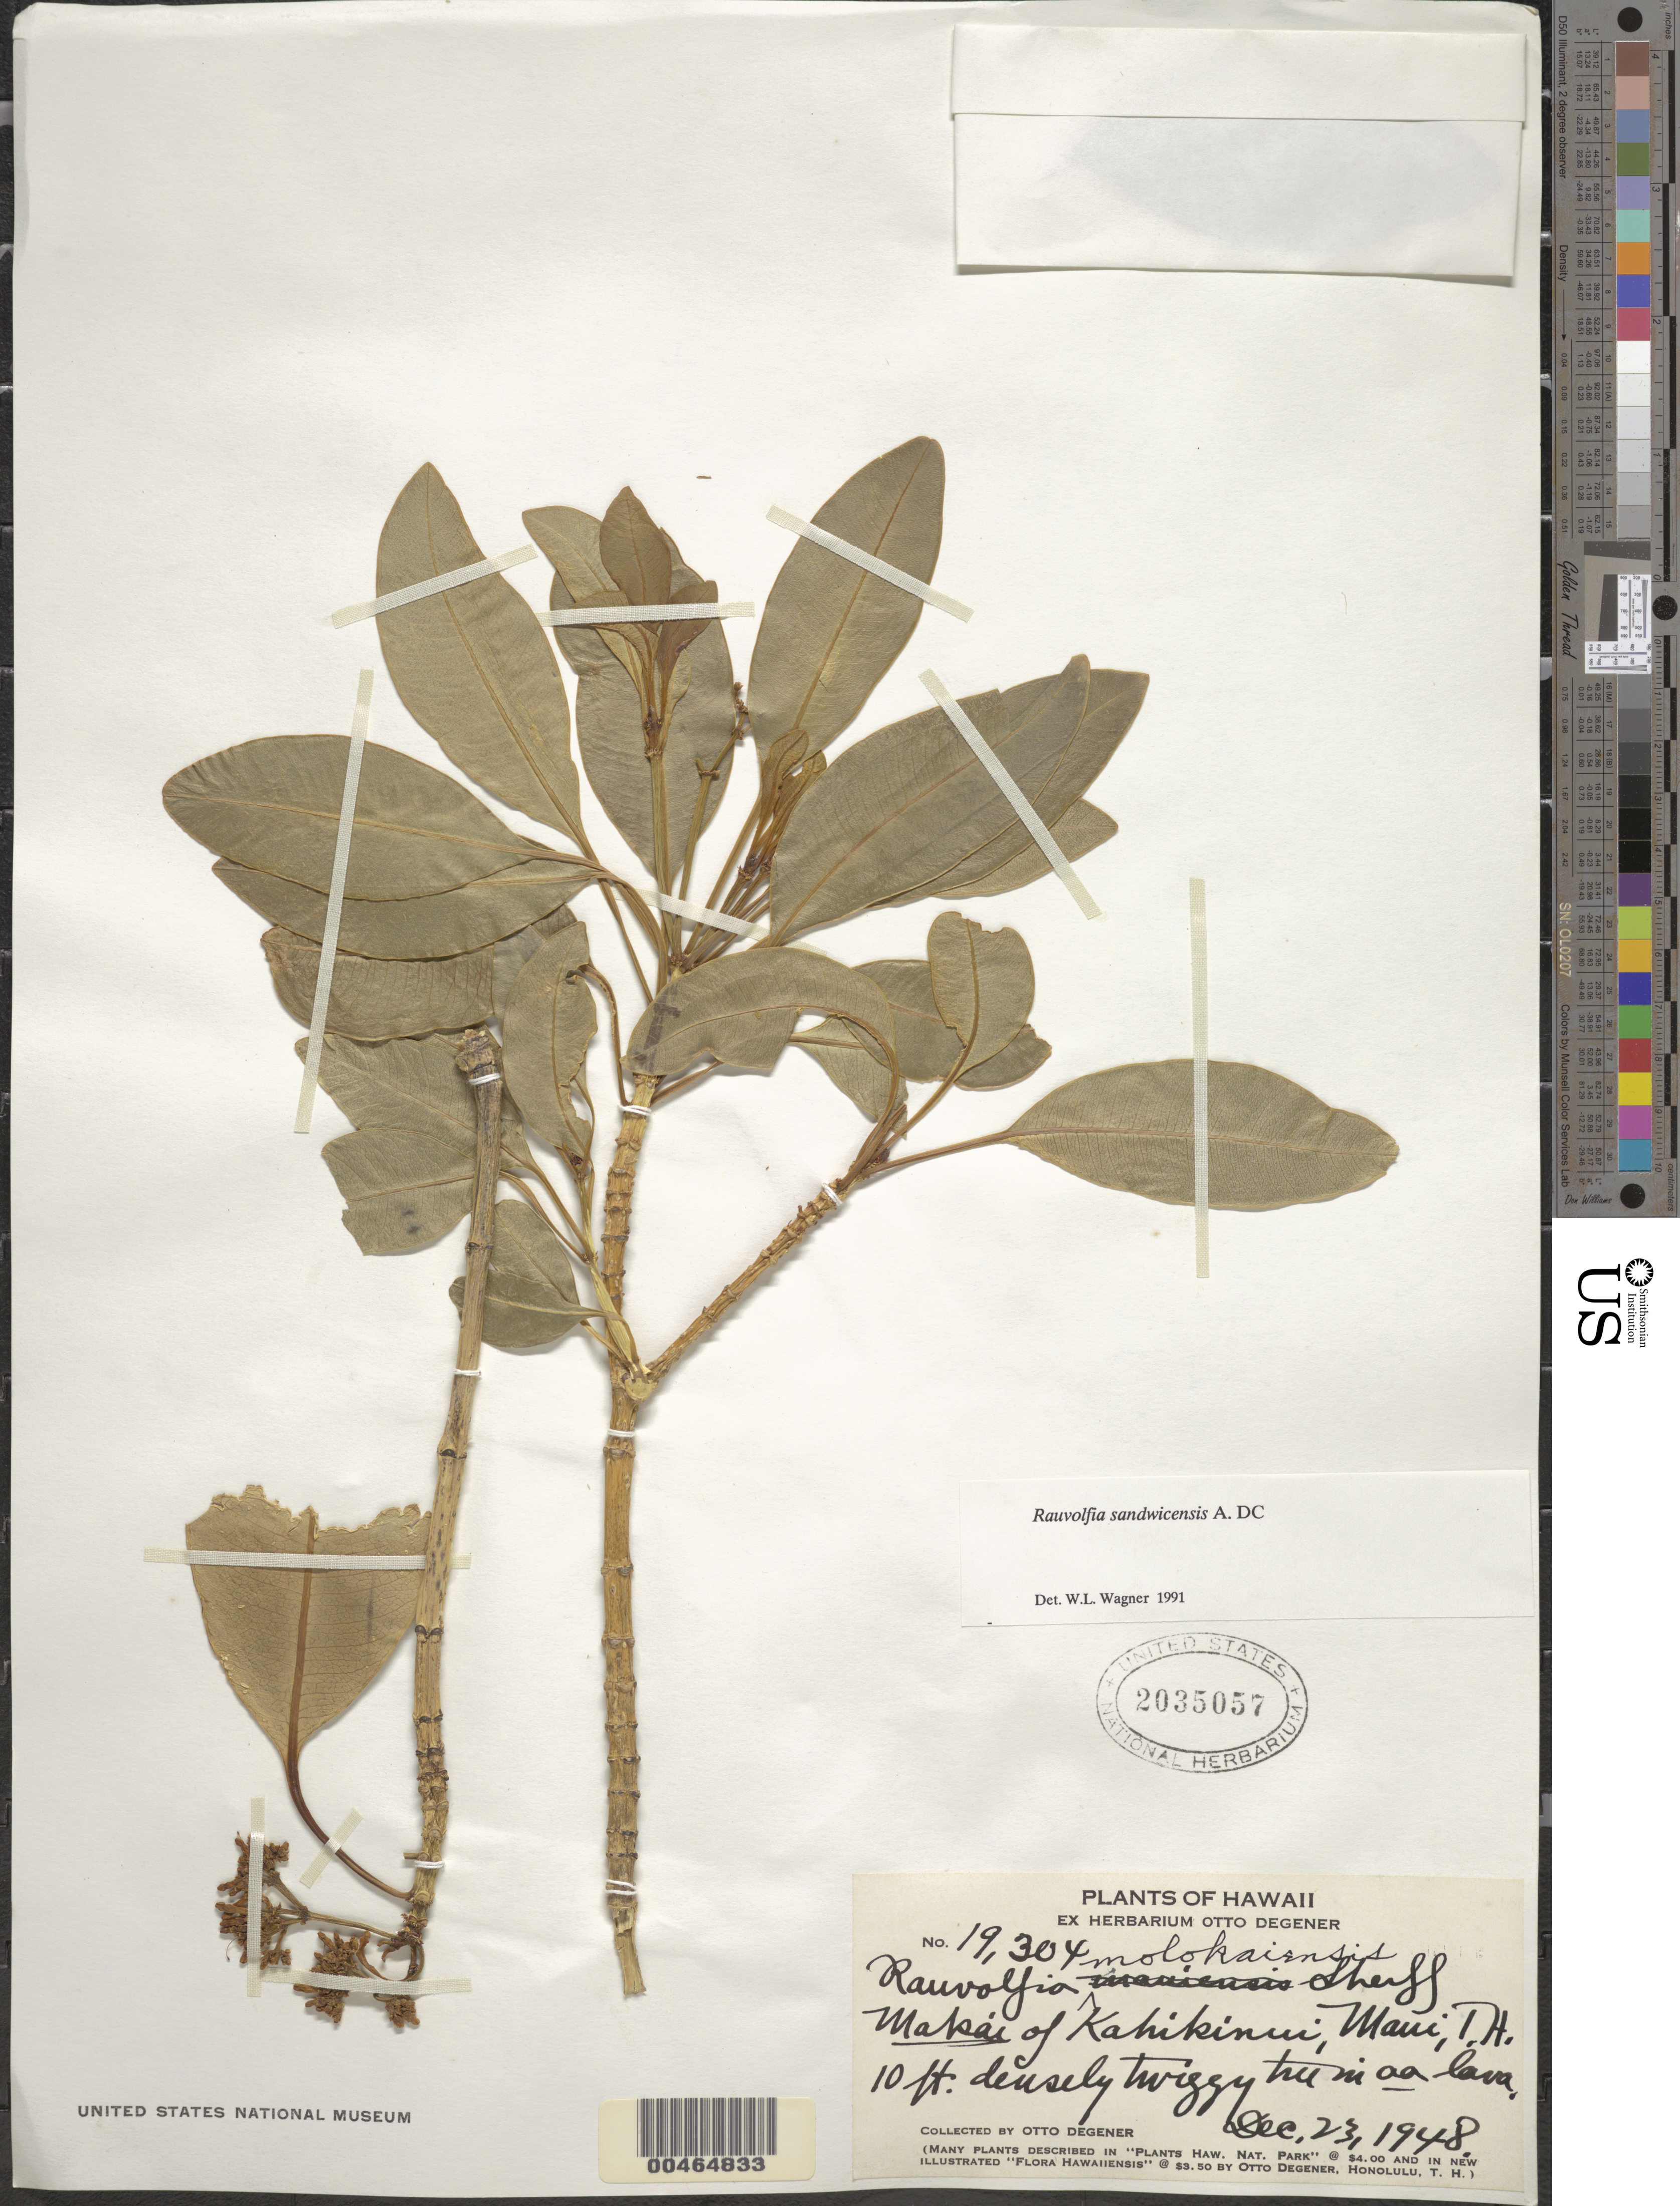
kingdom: Plantae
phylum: Tracheophyta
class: Magnoliopsida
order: Gentianales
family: Apocynaceae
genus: Rauvolfia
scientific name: Rauvolfia sandwicensis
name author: A. DC.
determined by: Wagner, W. L., (BOT), Smithsonian Institution - National Museum of Natural History (UNITED STATES)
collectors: O. Degener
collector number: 19304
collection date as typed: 23 Dec 1948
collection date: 1948-12-23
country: United States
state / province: Hawaii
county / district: Maui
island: Maui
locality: Makai of Kahikinui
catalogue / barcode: US 2035057